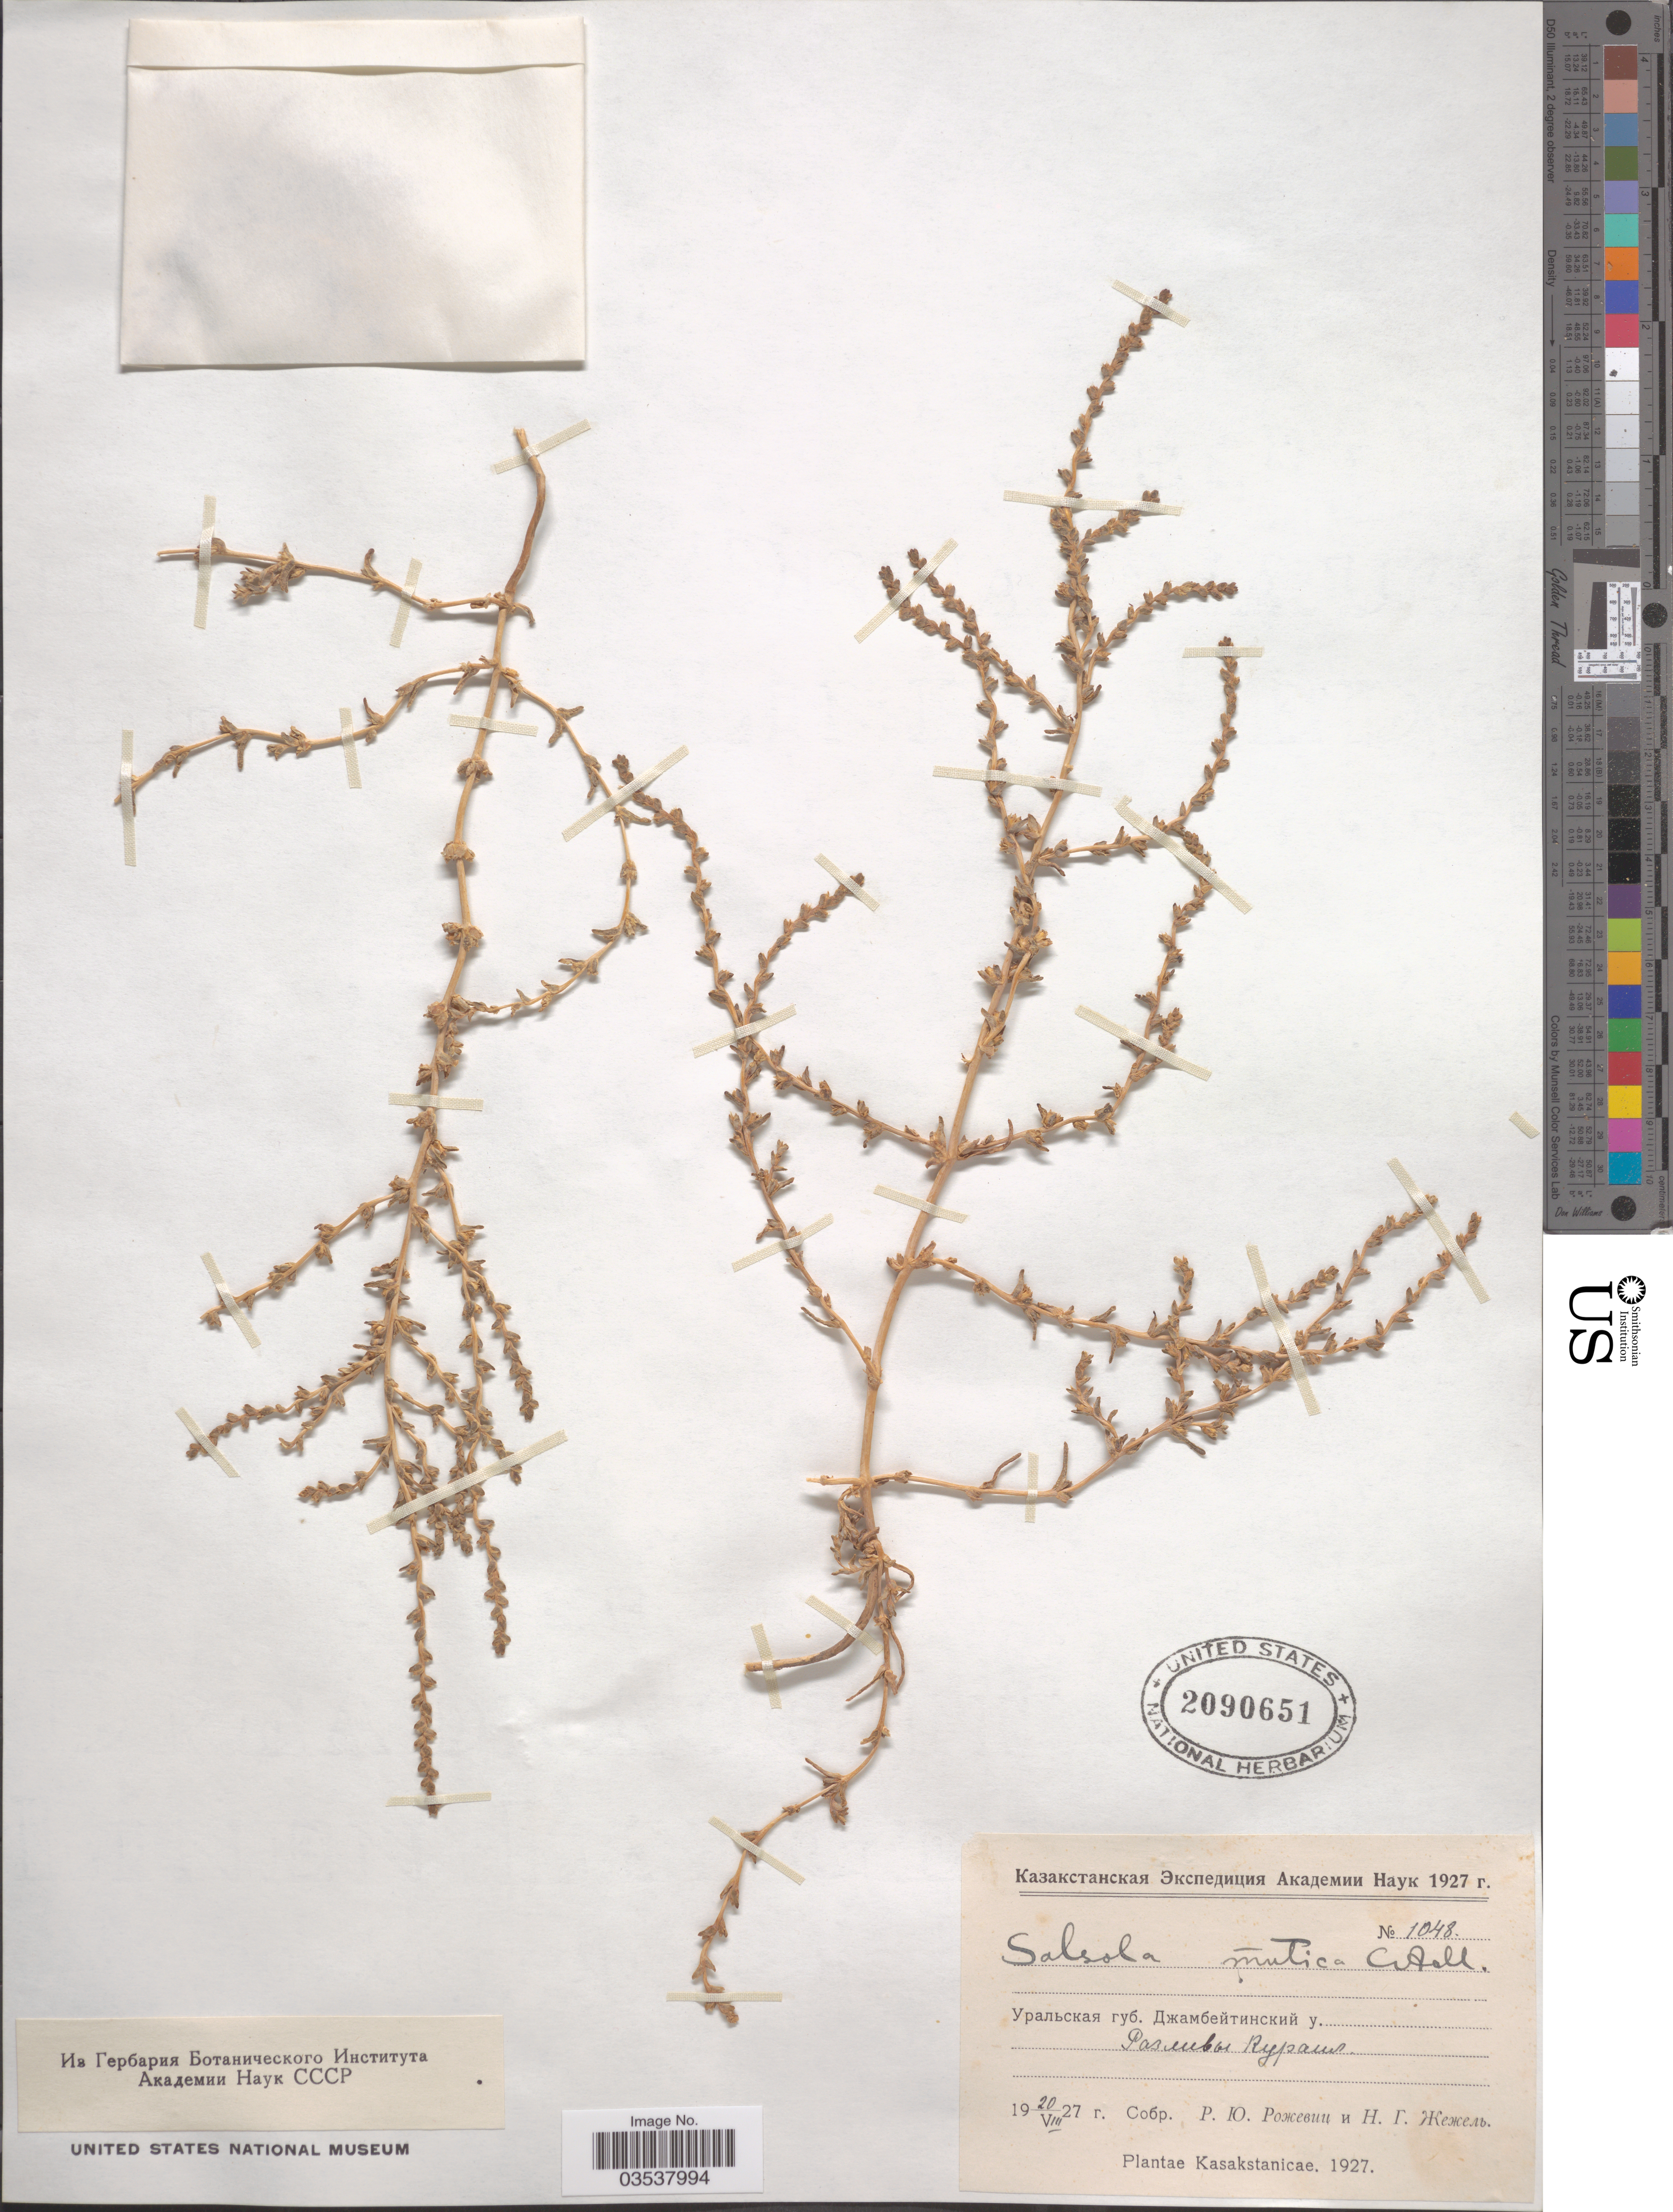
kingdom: Plantae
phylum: Tracheophyta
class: Magnoliopsida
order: Caryophyllales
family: Amaranthaceae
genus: Soda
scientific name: Soda acutifolia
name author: (Bunge) Mosyakin et al.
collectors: R. Rozhevits & N. Zhezhel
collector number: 1048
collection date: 1927-08-20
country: Kazakhstan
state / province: West Kazakhstan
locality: Kurail.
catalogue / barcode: US 2090651